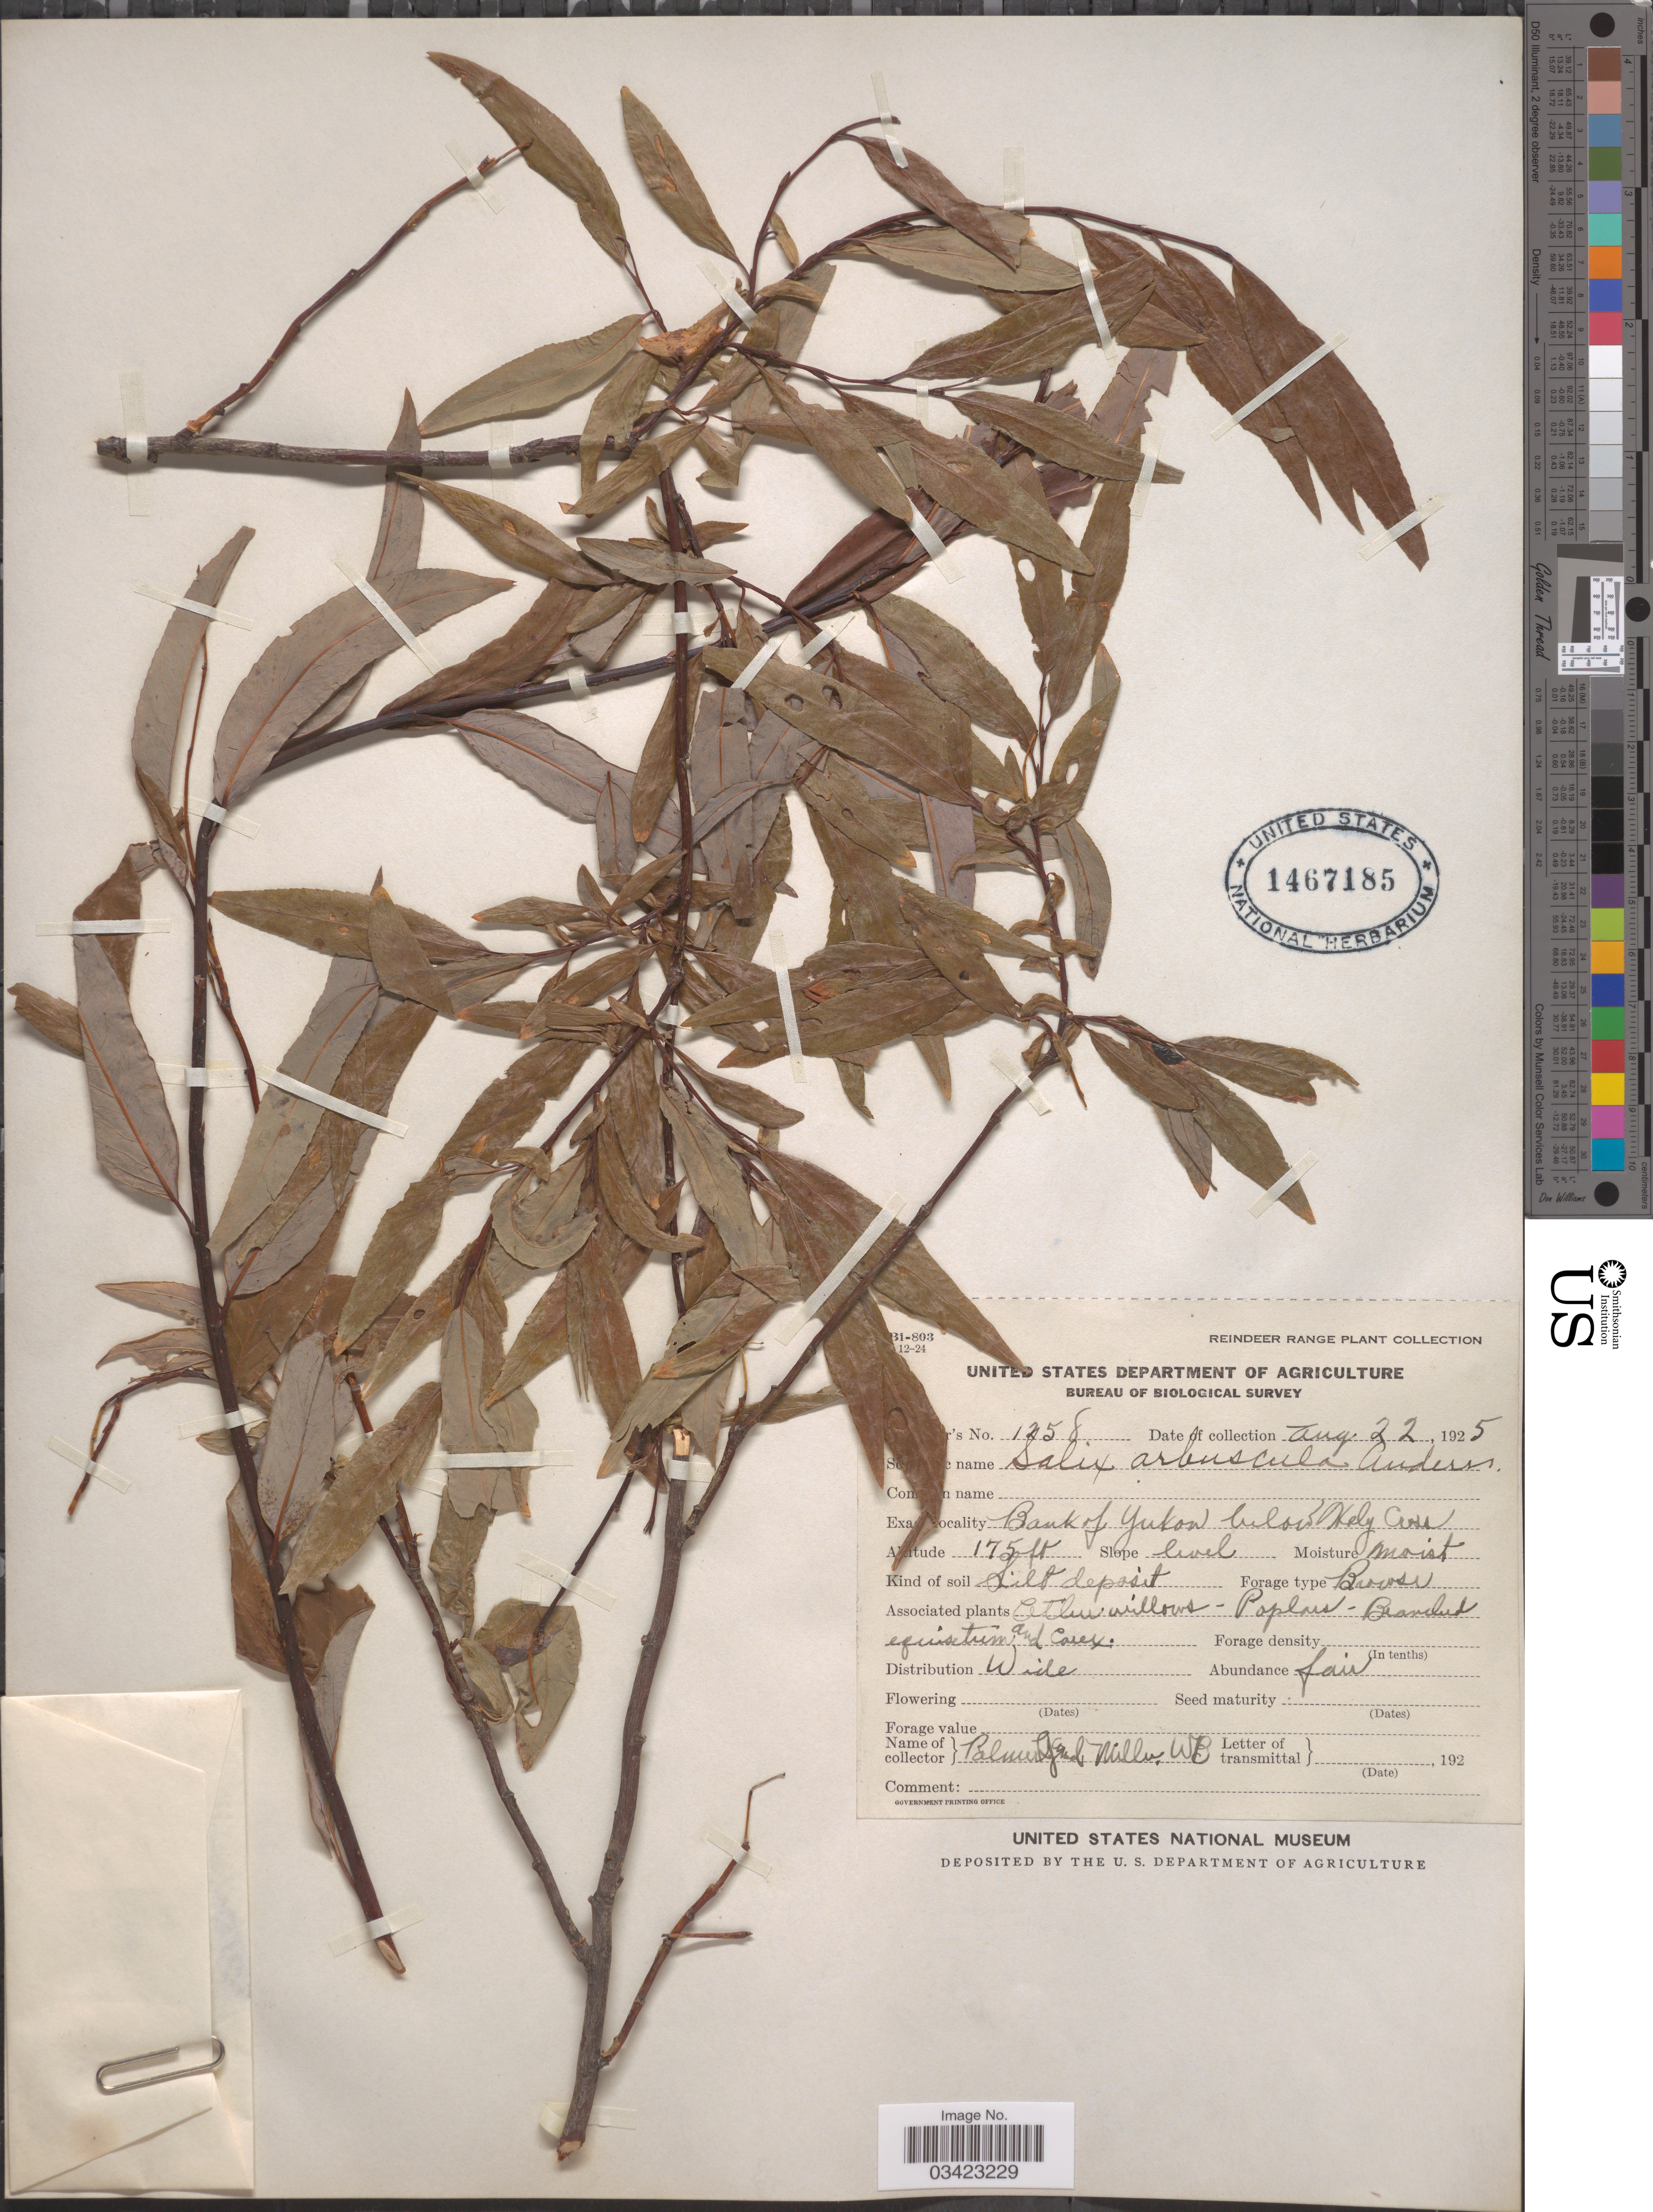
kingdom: Plantae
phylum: Tracheophyta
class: Magnoliopsida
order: Malpighiales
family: Salicaceae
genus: Salix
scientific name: Salix arbusculoides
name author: Andersson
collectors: L. J. Palmer & W. Miller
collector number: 1258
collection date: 1925-08-22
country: Canada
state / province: Yukon Territory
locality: Bank of Yukon below Kely Cross.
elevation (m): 53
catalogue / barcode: US 1467185